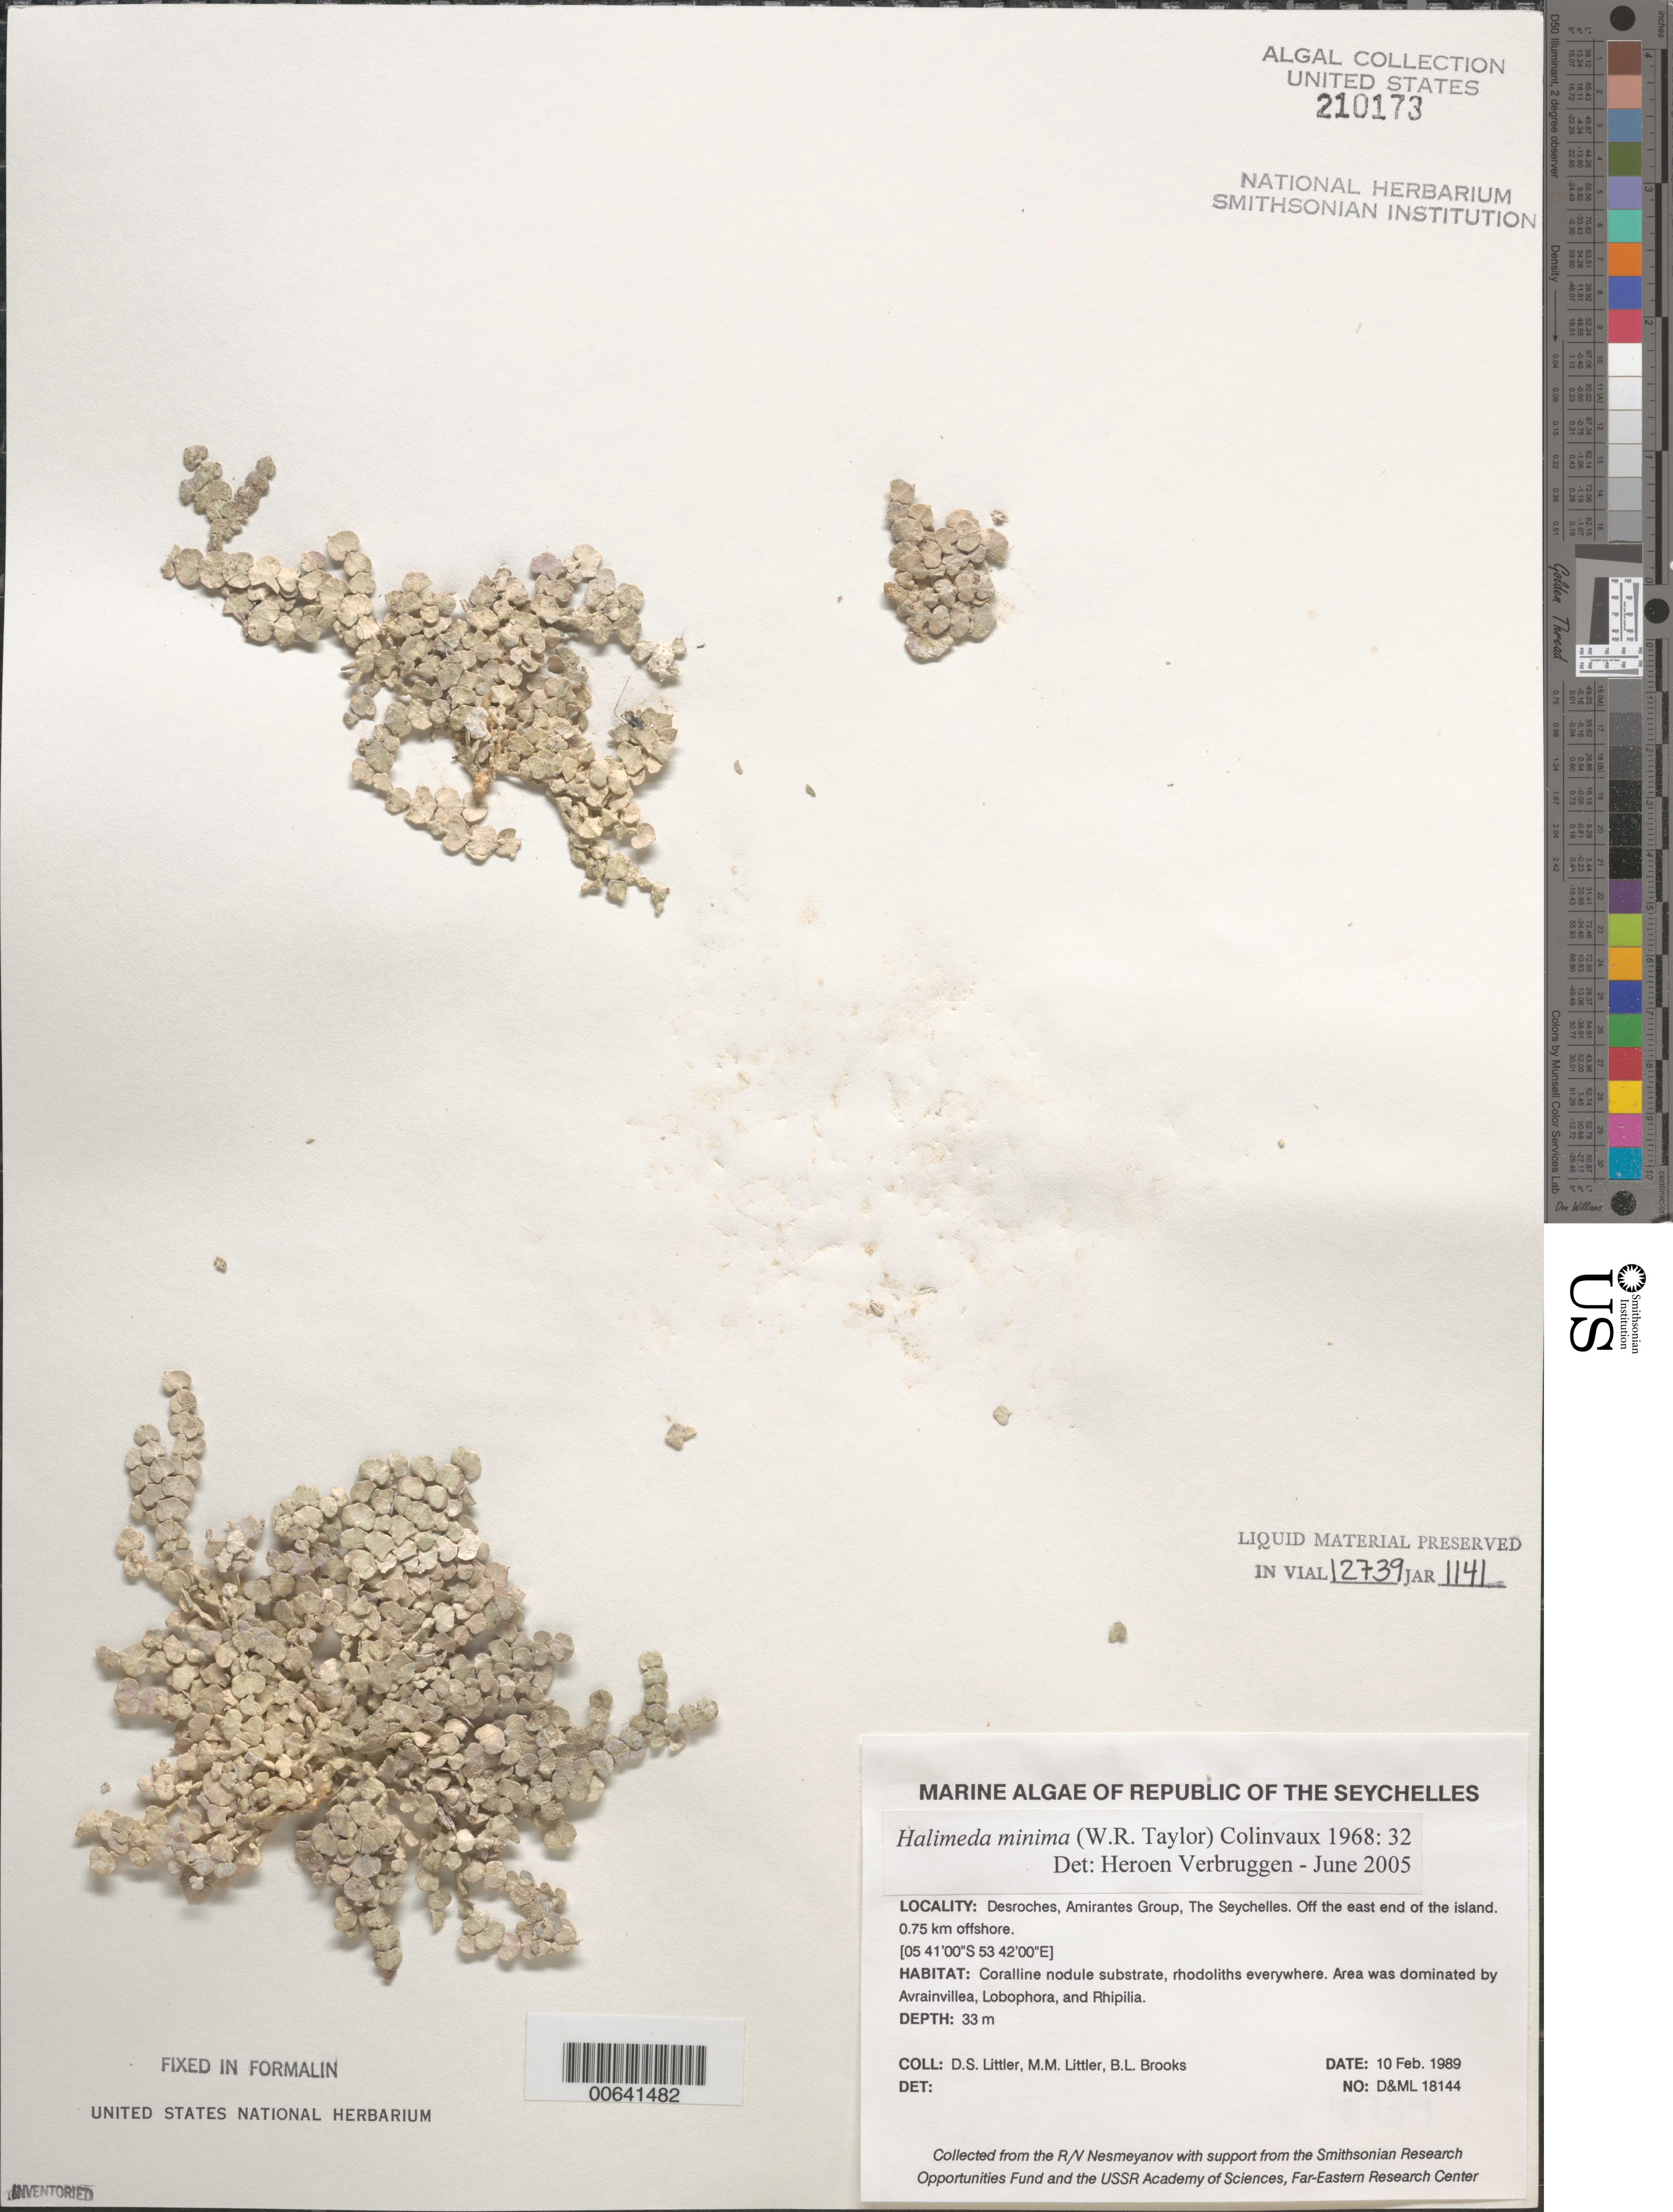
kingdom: Plantae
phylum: Chlorophyta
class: Ulvophyceae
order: Bryopsidales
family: Halimedaceae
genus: Halimeda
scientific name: Halimeda minima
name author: (W.R. Taylor) Hillis-Colinvaux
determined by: Verbruggen, H.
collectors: D. S. Littler, M. M. Littler & B. Brooks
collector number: D&ML 18144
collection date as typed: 10 Feb 1989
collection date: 1989-02-10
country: Seychelles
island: Desroches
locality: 0.75 km off east end of island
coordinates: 05 41'00"S, 53 42'00"E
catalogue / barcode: US 210173